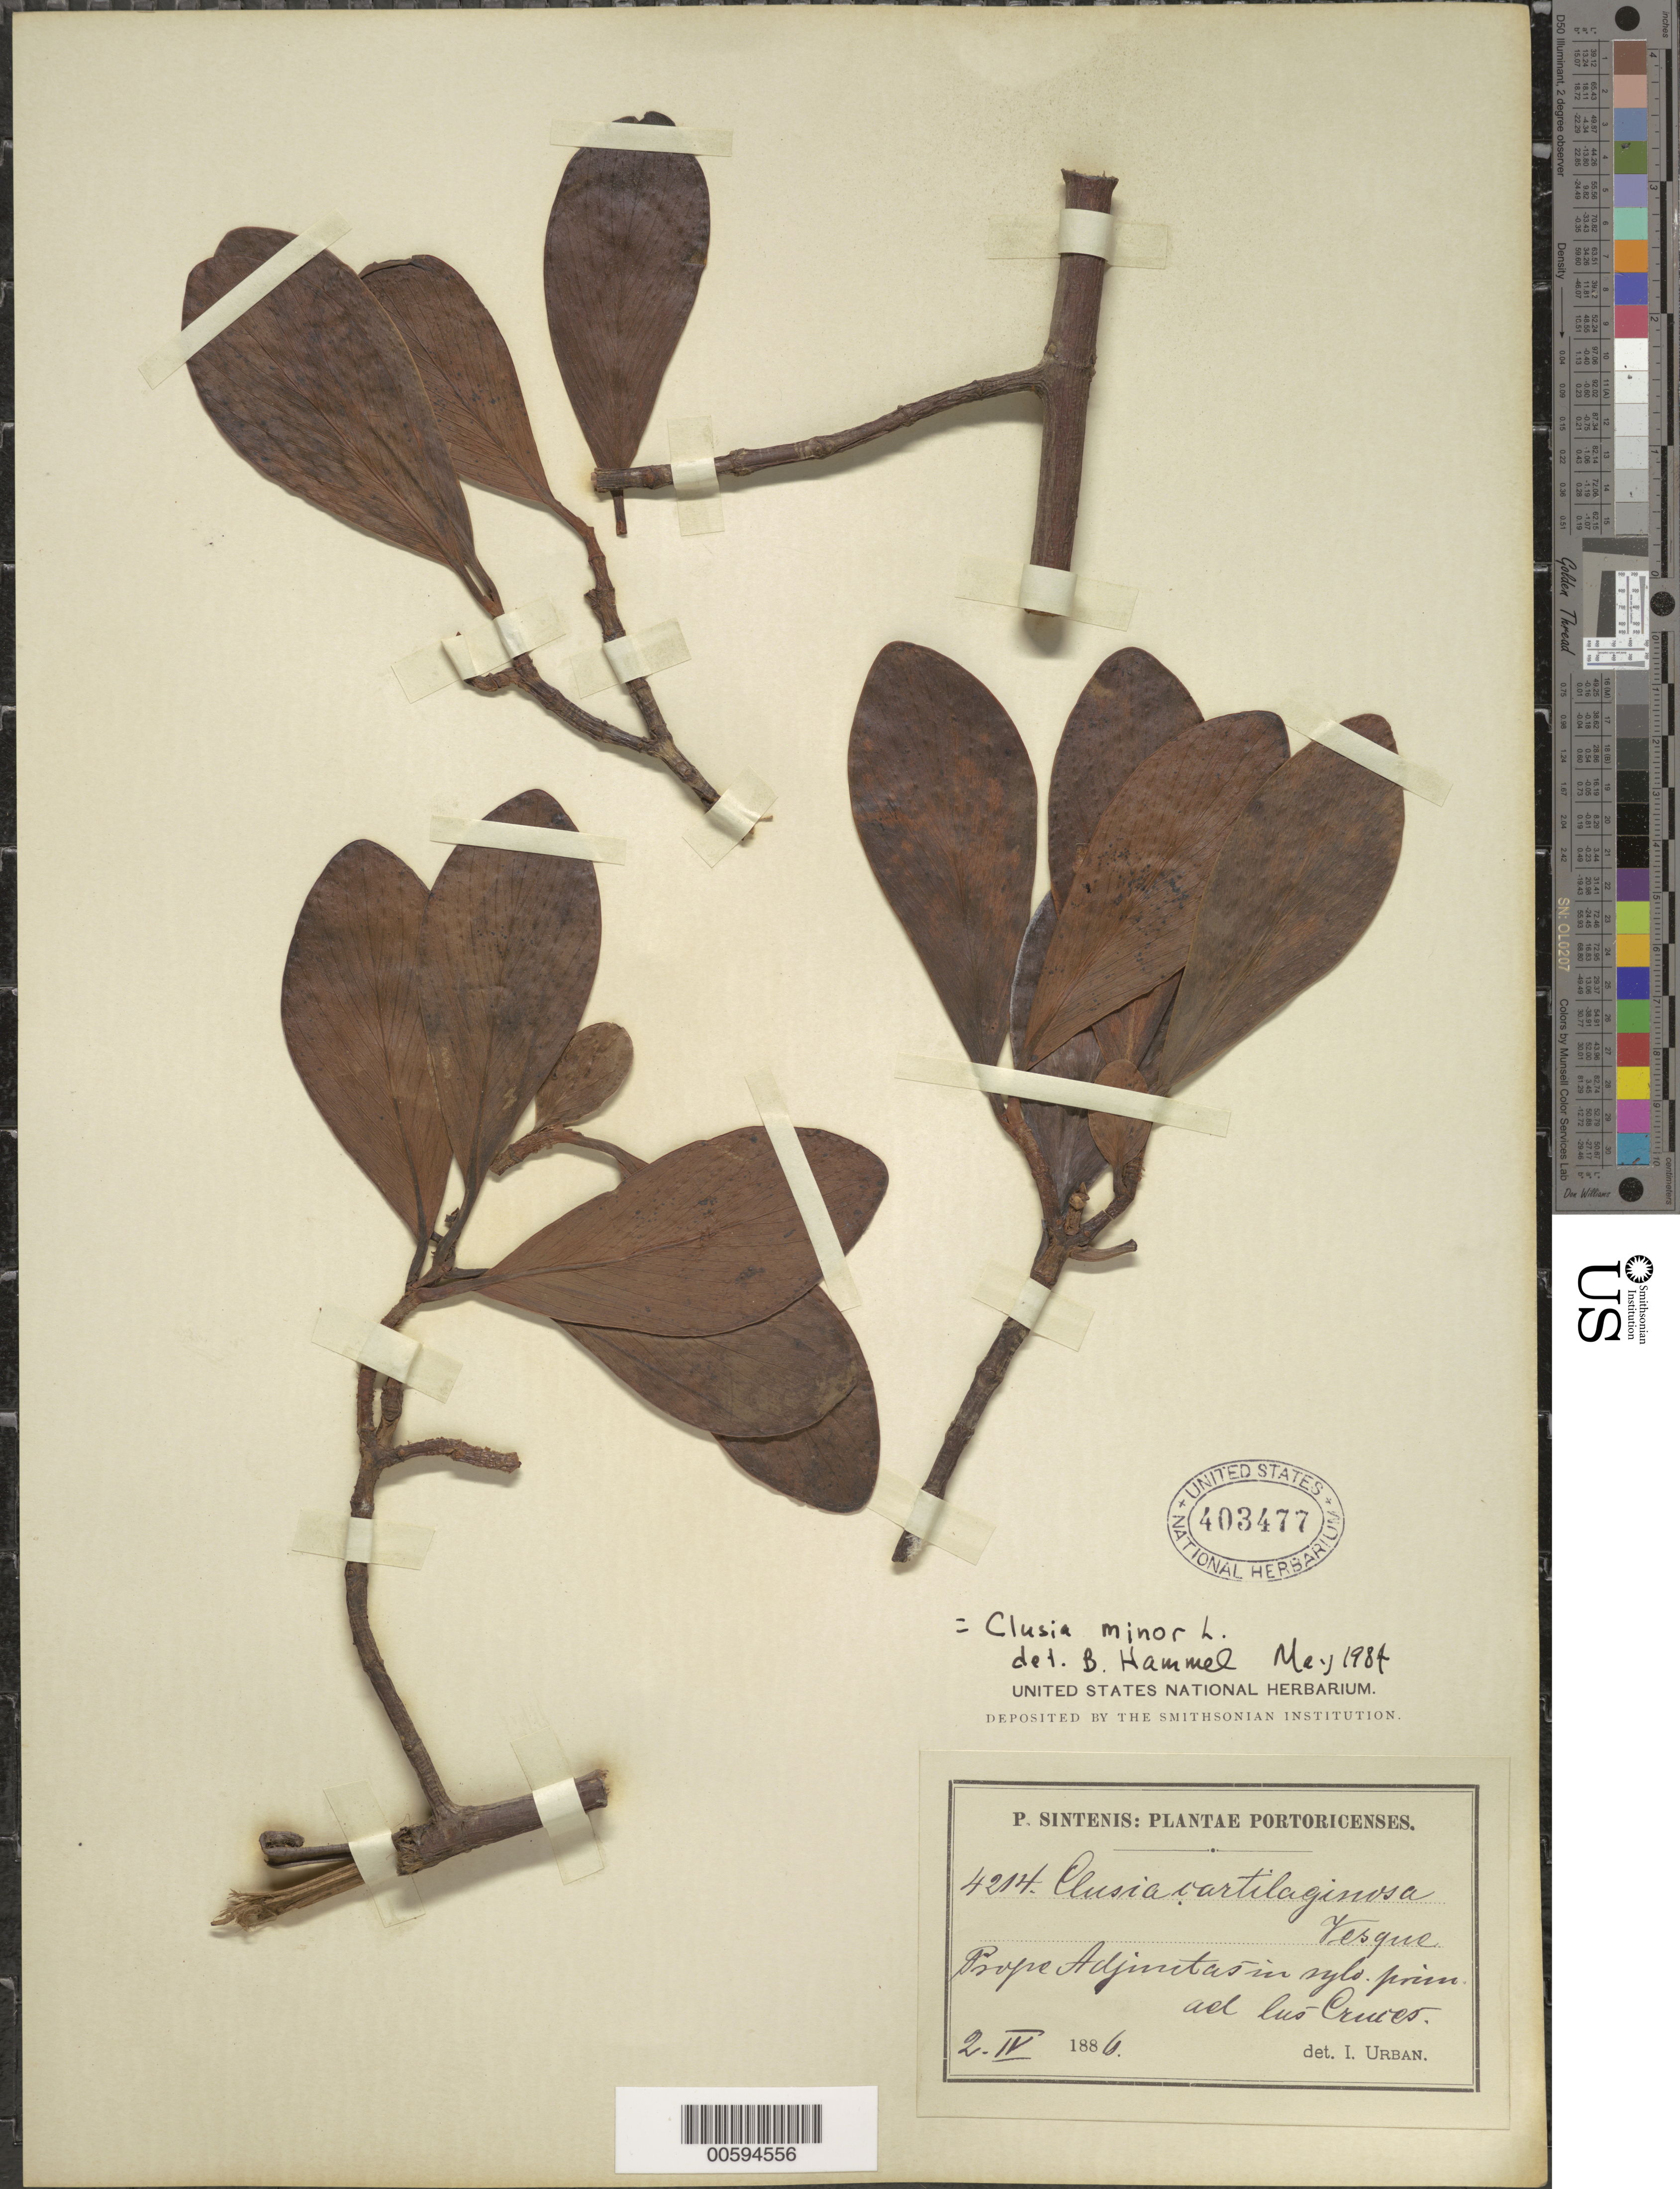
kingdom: Plantae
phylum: Tracheophyta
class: Magnoliopsida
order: Malpighiales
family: Clusiaceae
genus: Clusia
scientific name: Clusia minor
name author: L.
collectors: P. Sintenis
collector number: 4214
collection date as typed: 02 Apr 1886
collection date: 1886-04-02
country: Puerto Rico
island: Greater Antilles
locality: Prope Ajuntas in sylva prim. ad los Cruces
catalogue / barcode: US 403477